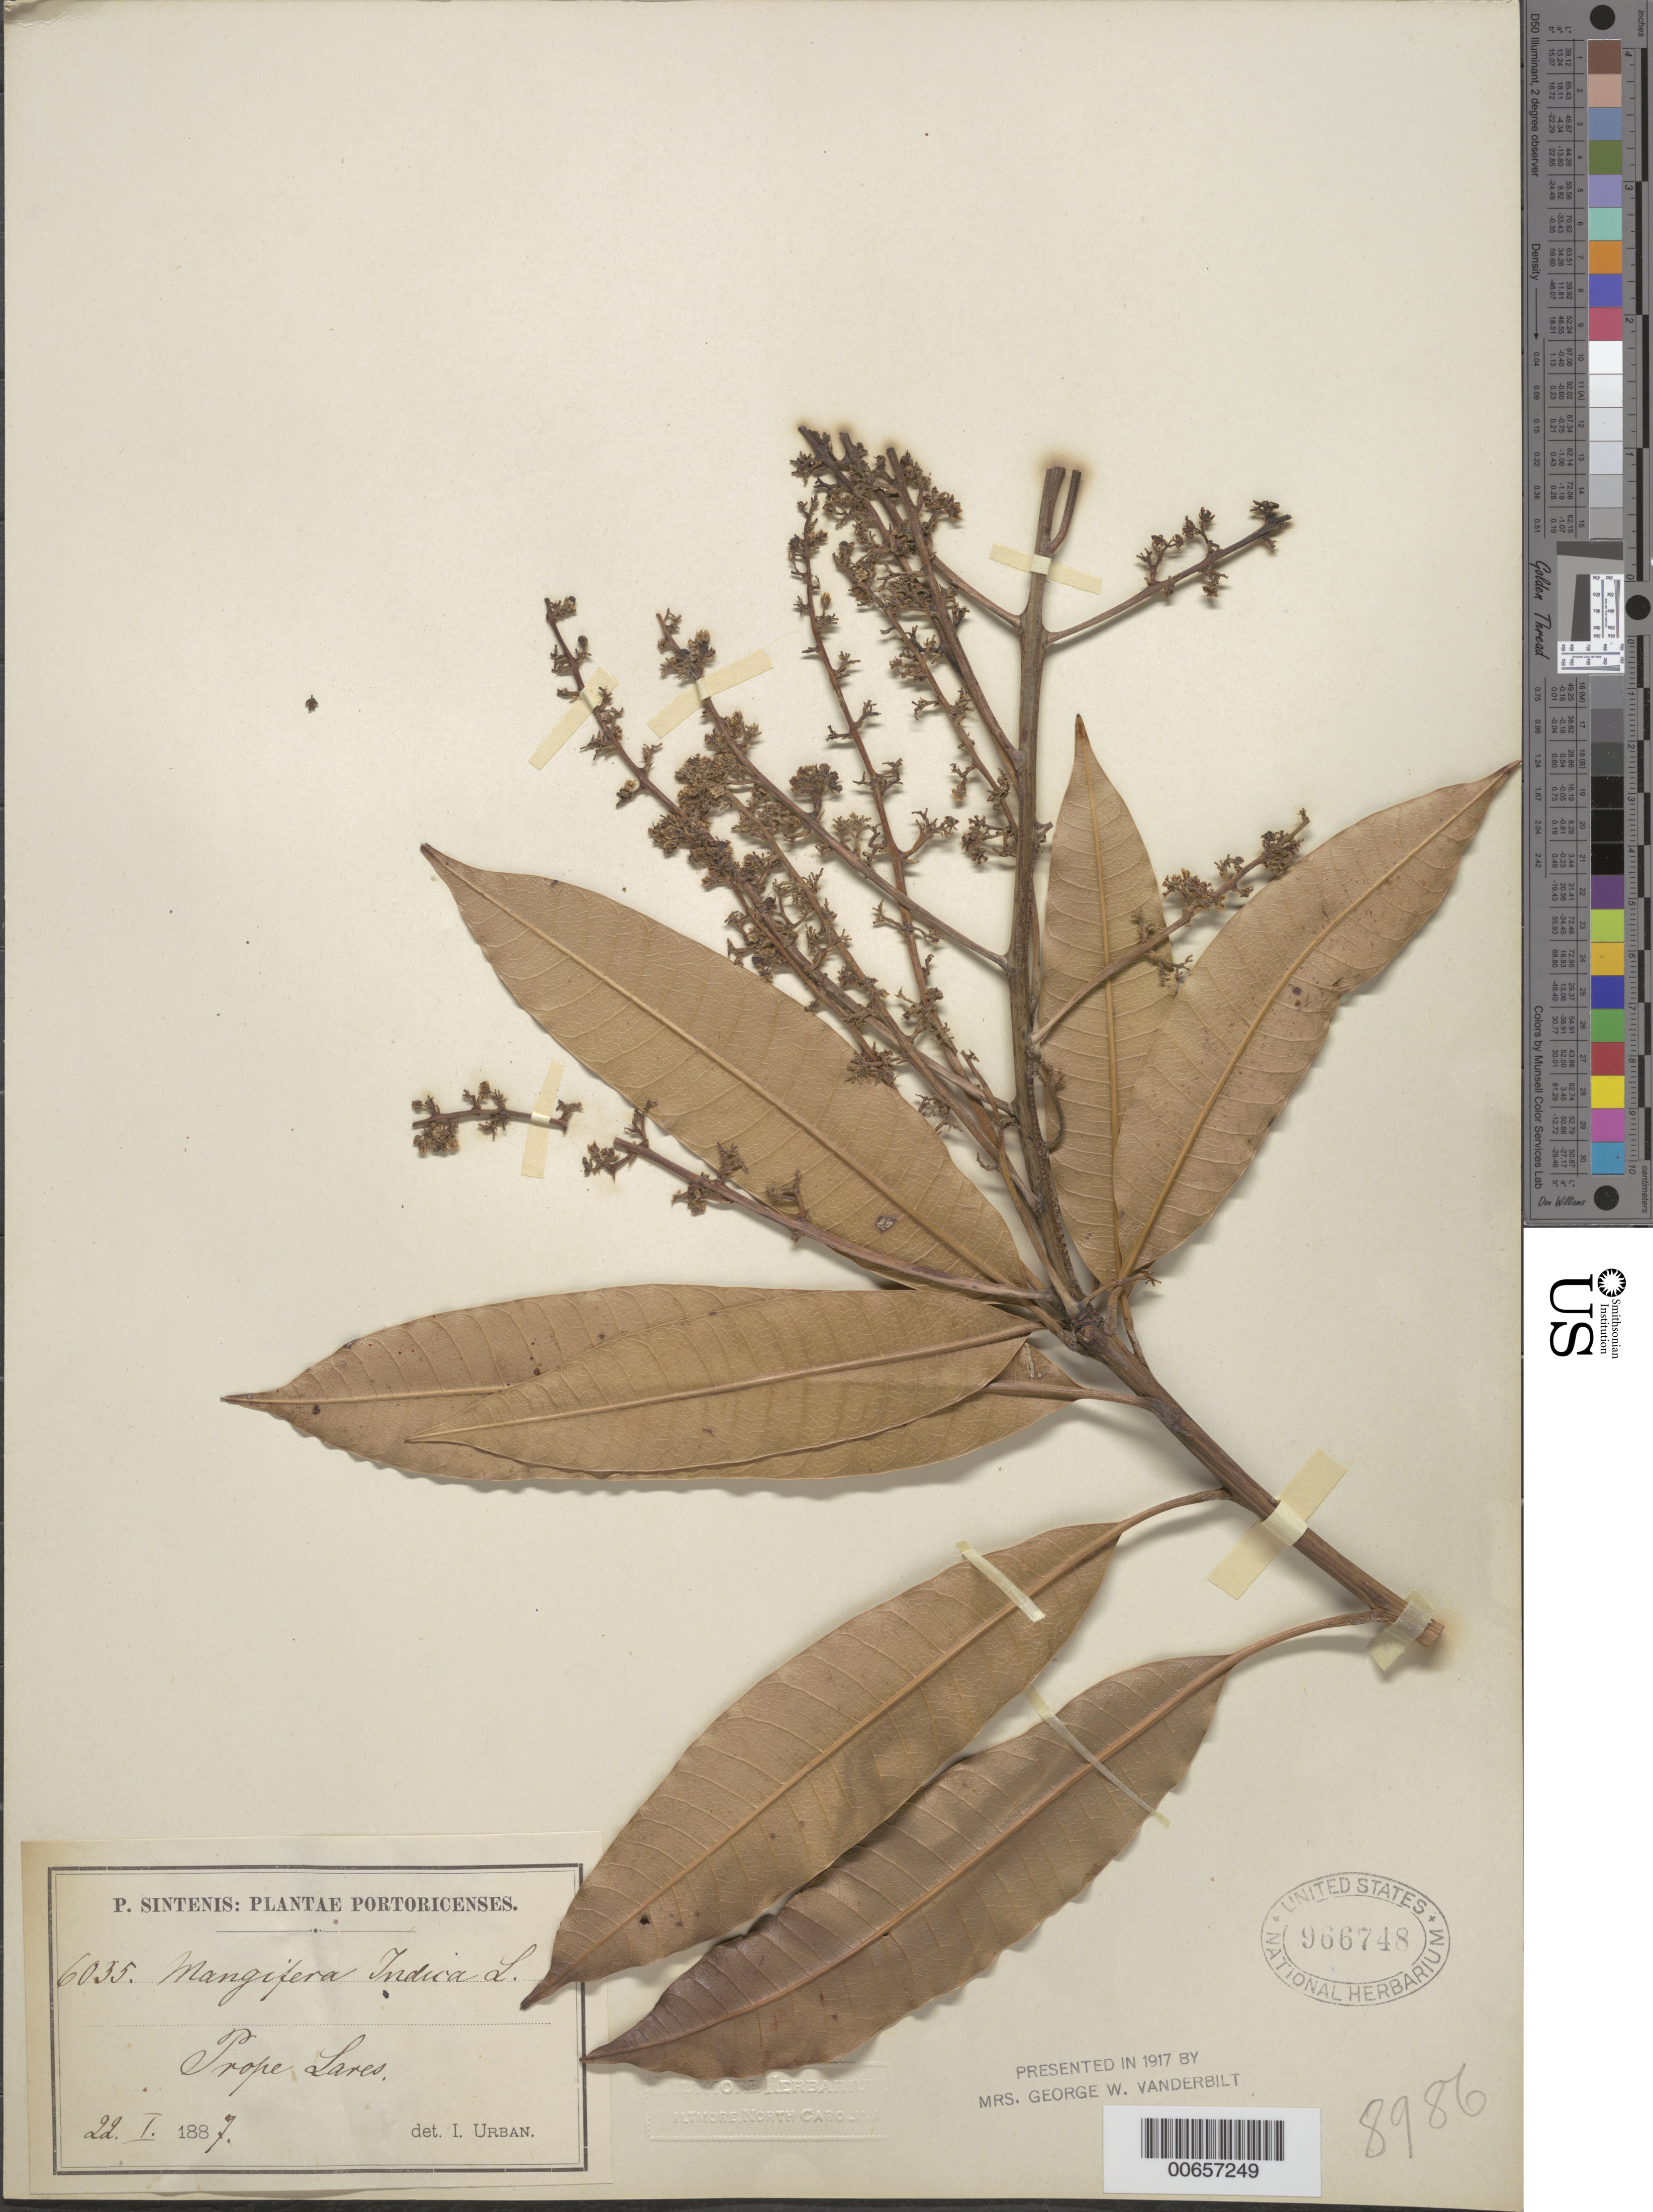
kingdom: Plantae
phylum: Tracheophyta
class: Magnoliopsida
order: Sapindales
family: Anacardiaceae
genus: Mangifera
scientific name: Mangifera indica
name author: L.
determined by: Urban, Ignatz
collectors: P. Sintenis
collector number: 6035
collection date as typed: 22 Jan 1887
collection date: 1887-01-22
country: Puerto Rico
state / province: Lares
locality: Prope Lares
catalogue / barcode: US 966748